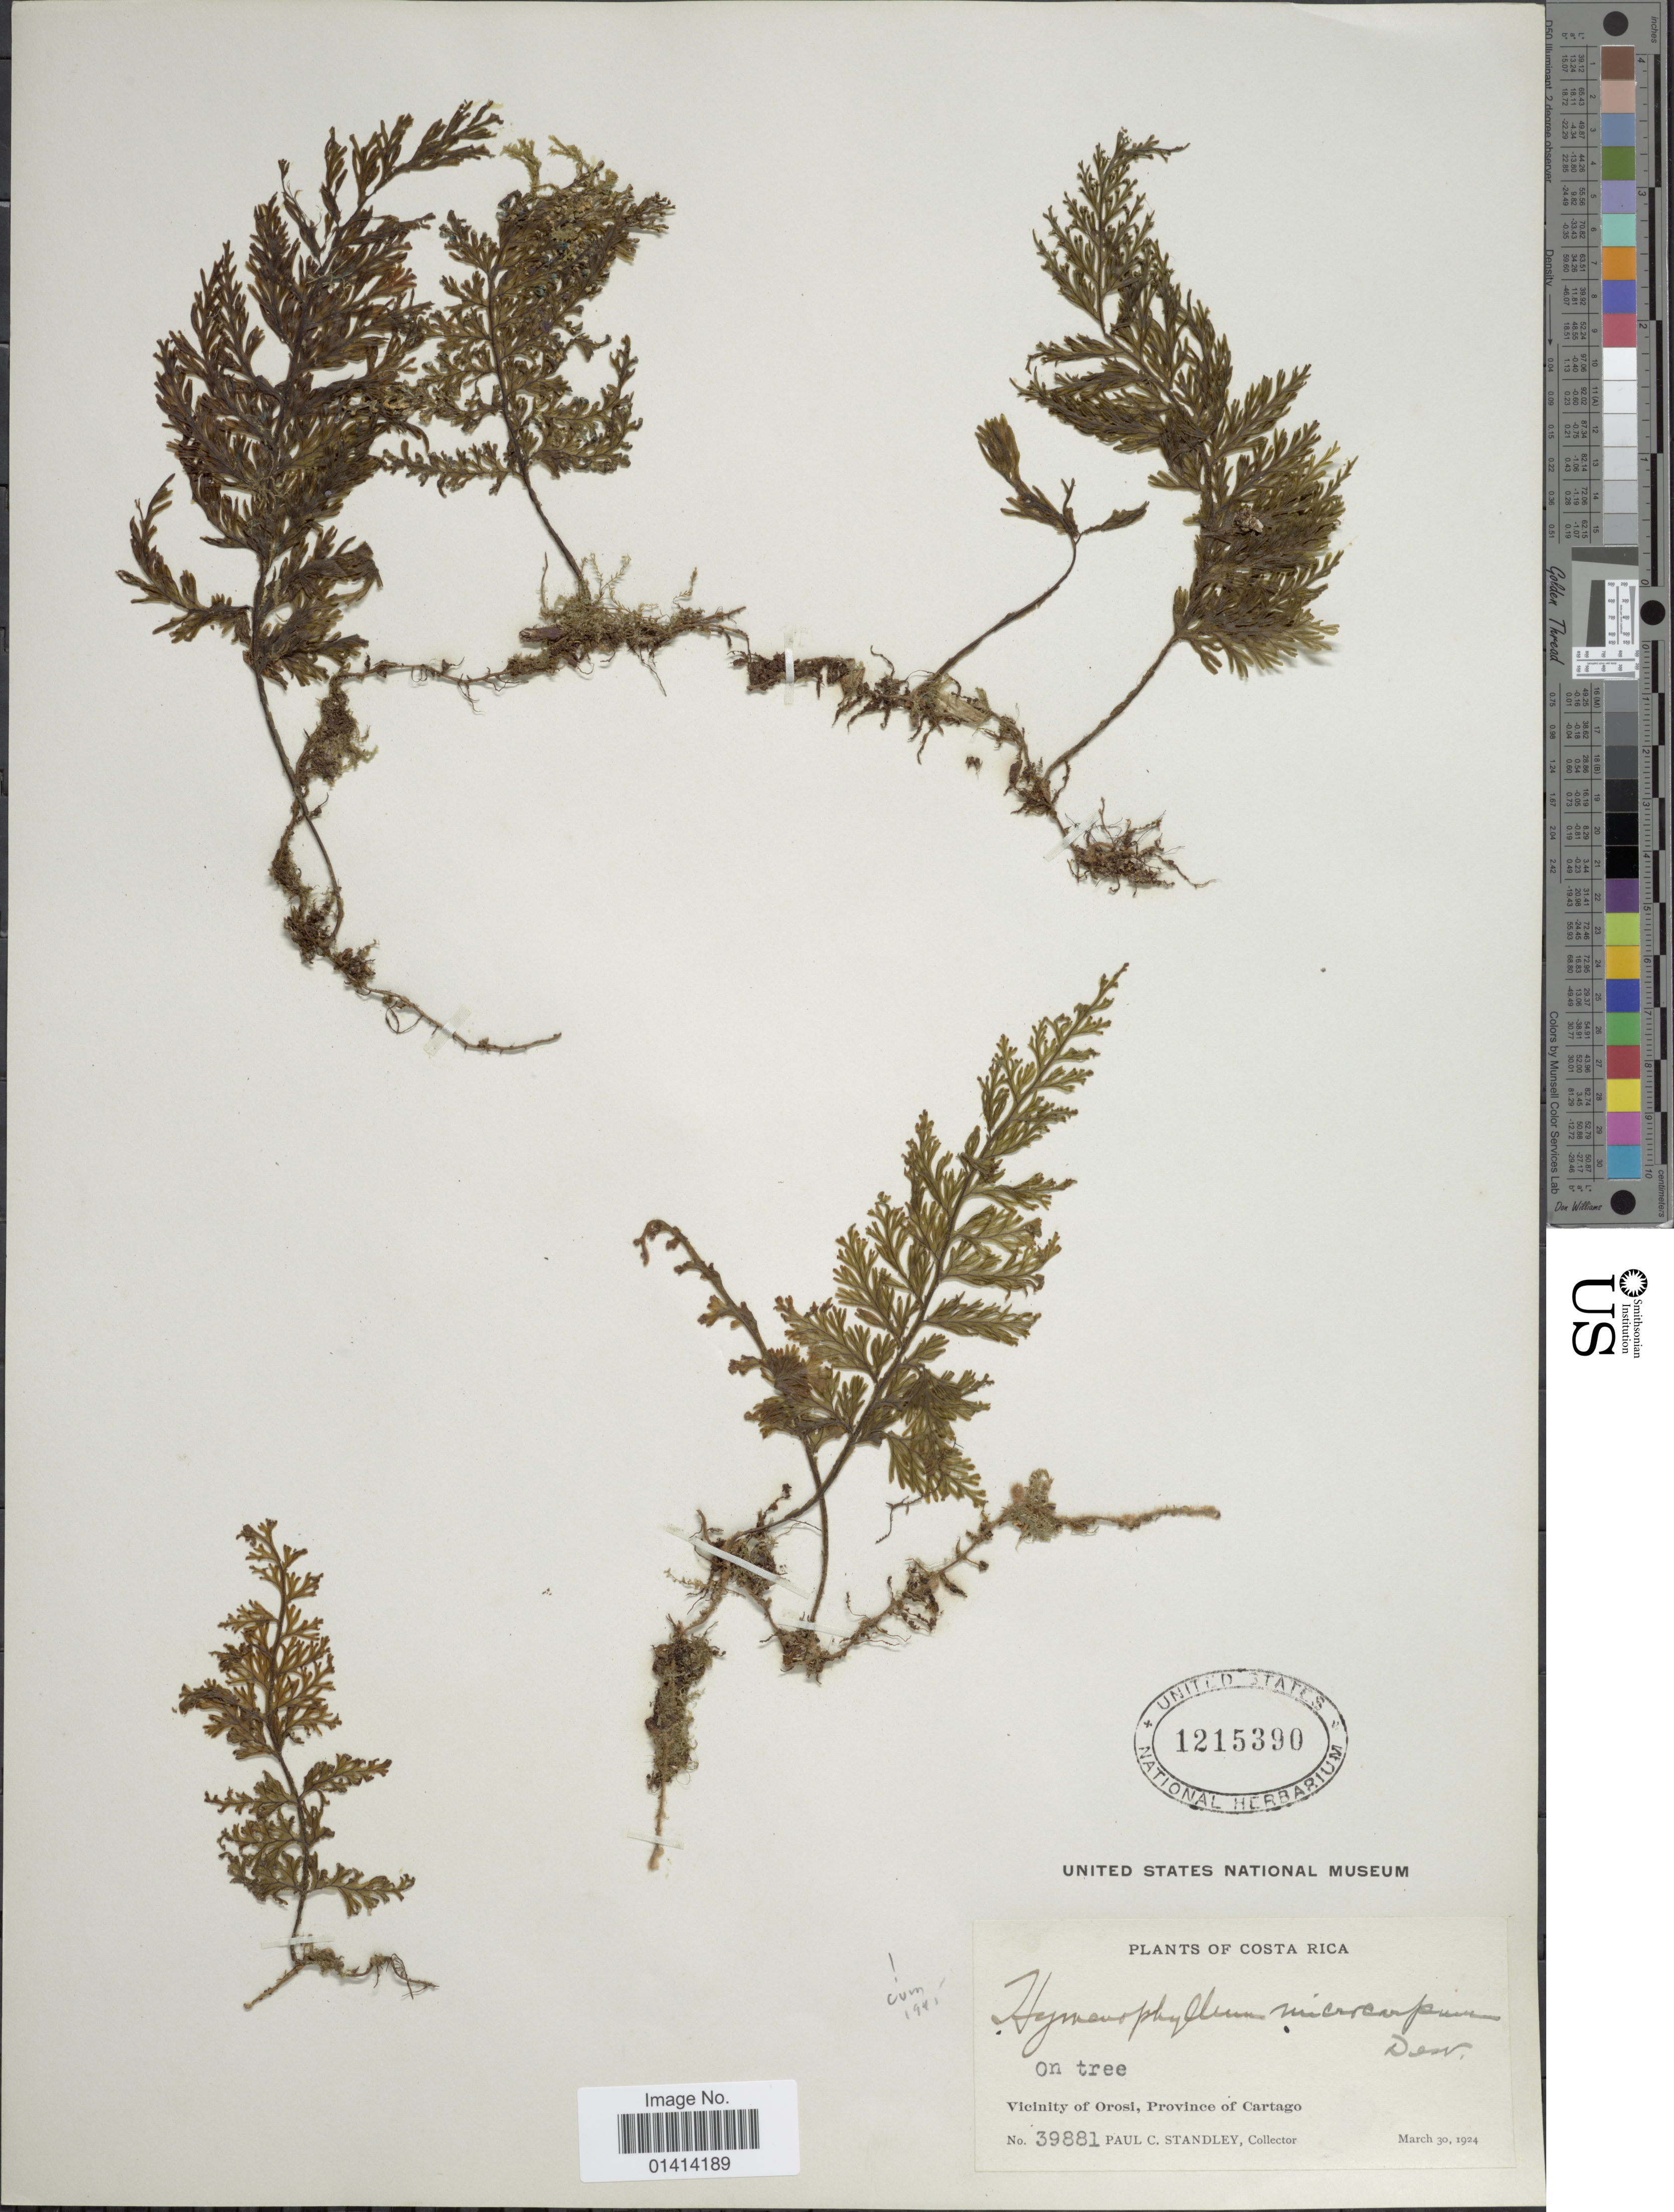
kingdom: Plantae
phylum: Tracheophyta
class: Polypodiopsida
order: Hymenophyllales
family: Hymenophyllaceae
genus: Hymenophyllum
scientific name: Hymenophyllum microcarpum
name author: (Desv.) Lellinger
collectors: P. C. Standley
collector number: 39881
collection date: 1924-03-30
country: Costa Rica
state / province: Cartago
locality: Vicinity of Orosi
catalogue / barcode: US 1215390